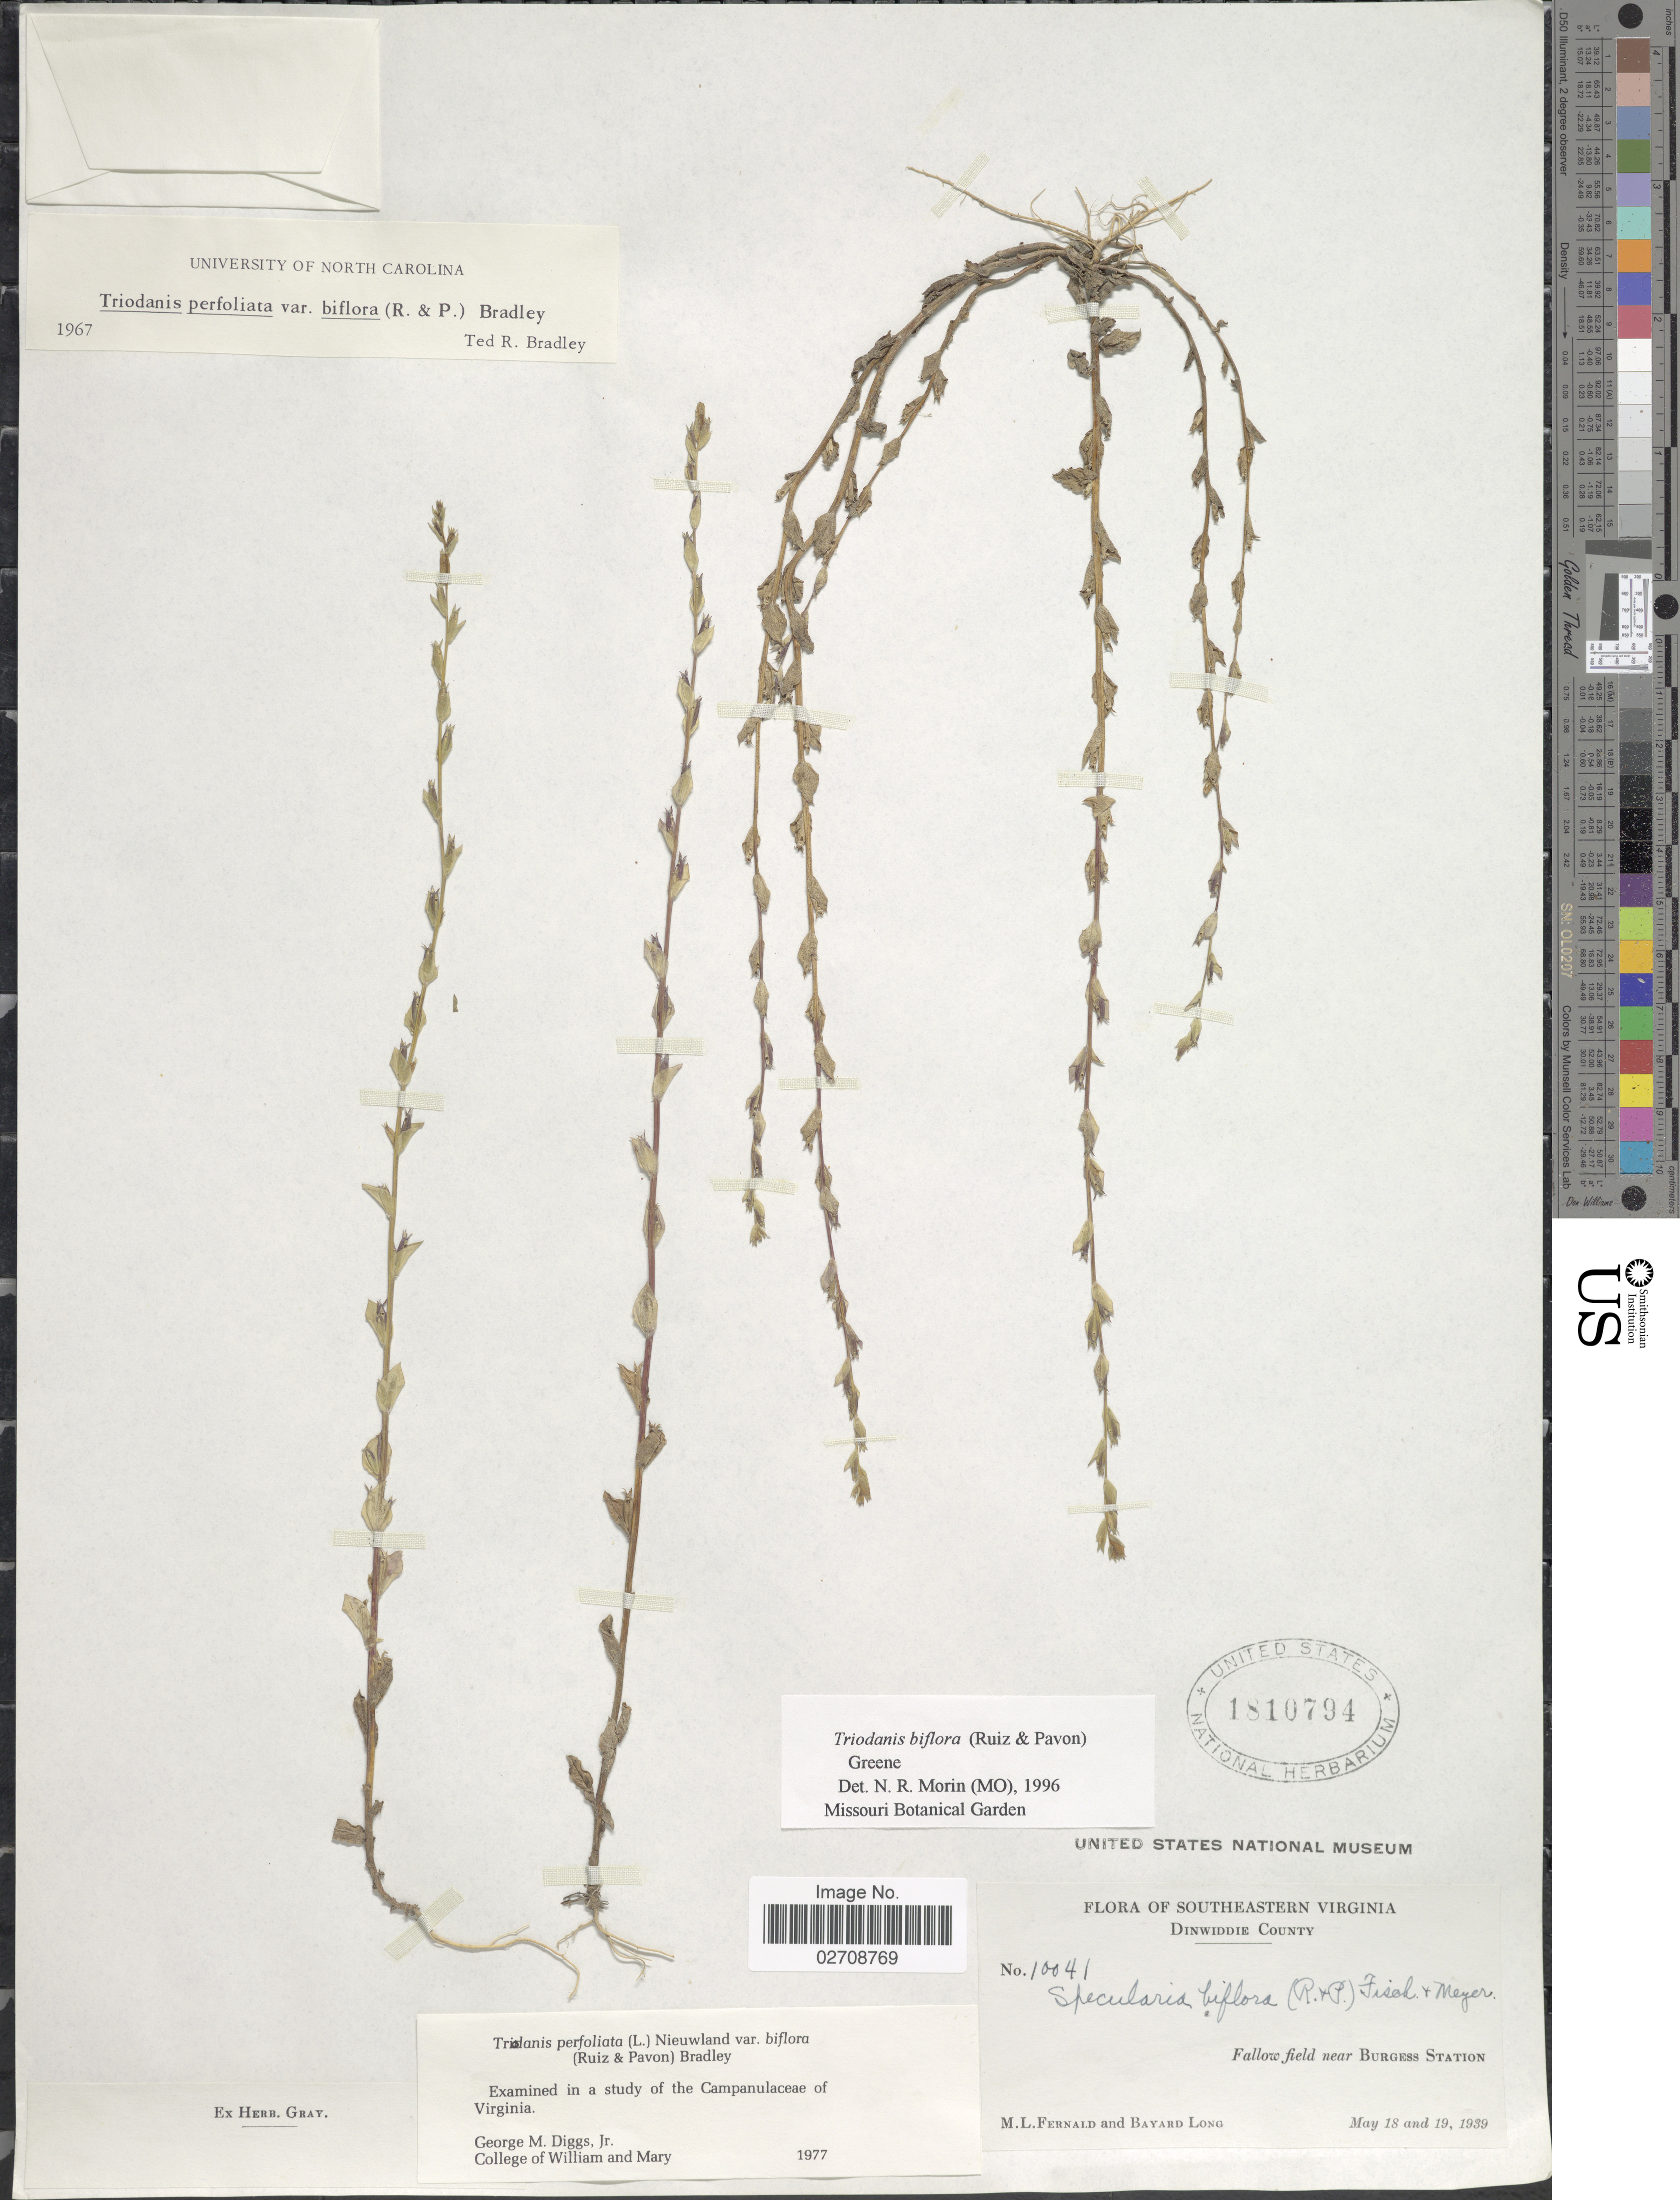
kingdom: Plantae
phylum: Tracheophyta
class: Magnoliopsida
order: Asterales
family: Campanulaceae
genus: Triodanis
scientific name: Triodanis biflora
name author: (Ruiz & Pav.) Greene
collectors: M. L. Fernald & B. Long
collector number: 10041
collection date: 1939-05-18/1939-05-19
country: United States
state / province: Virginia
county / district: Dinwiddie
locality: Southeastern Virginia, Dinwiddie County, Fallow field near Burgess Station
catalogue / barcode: US 1810794